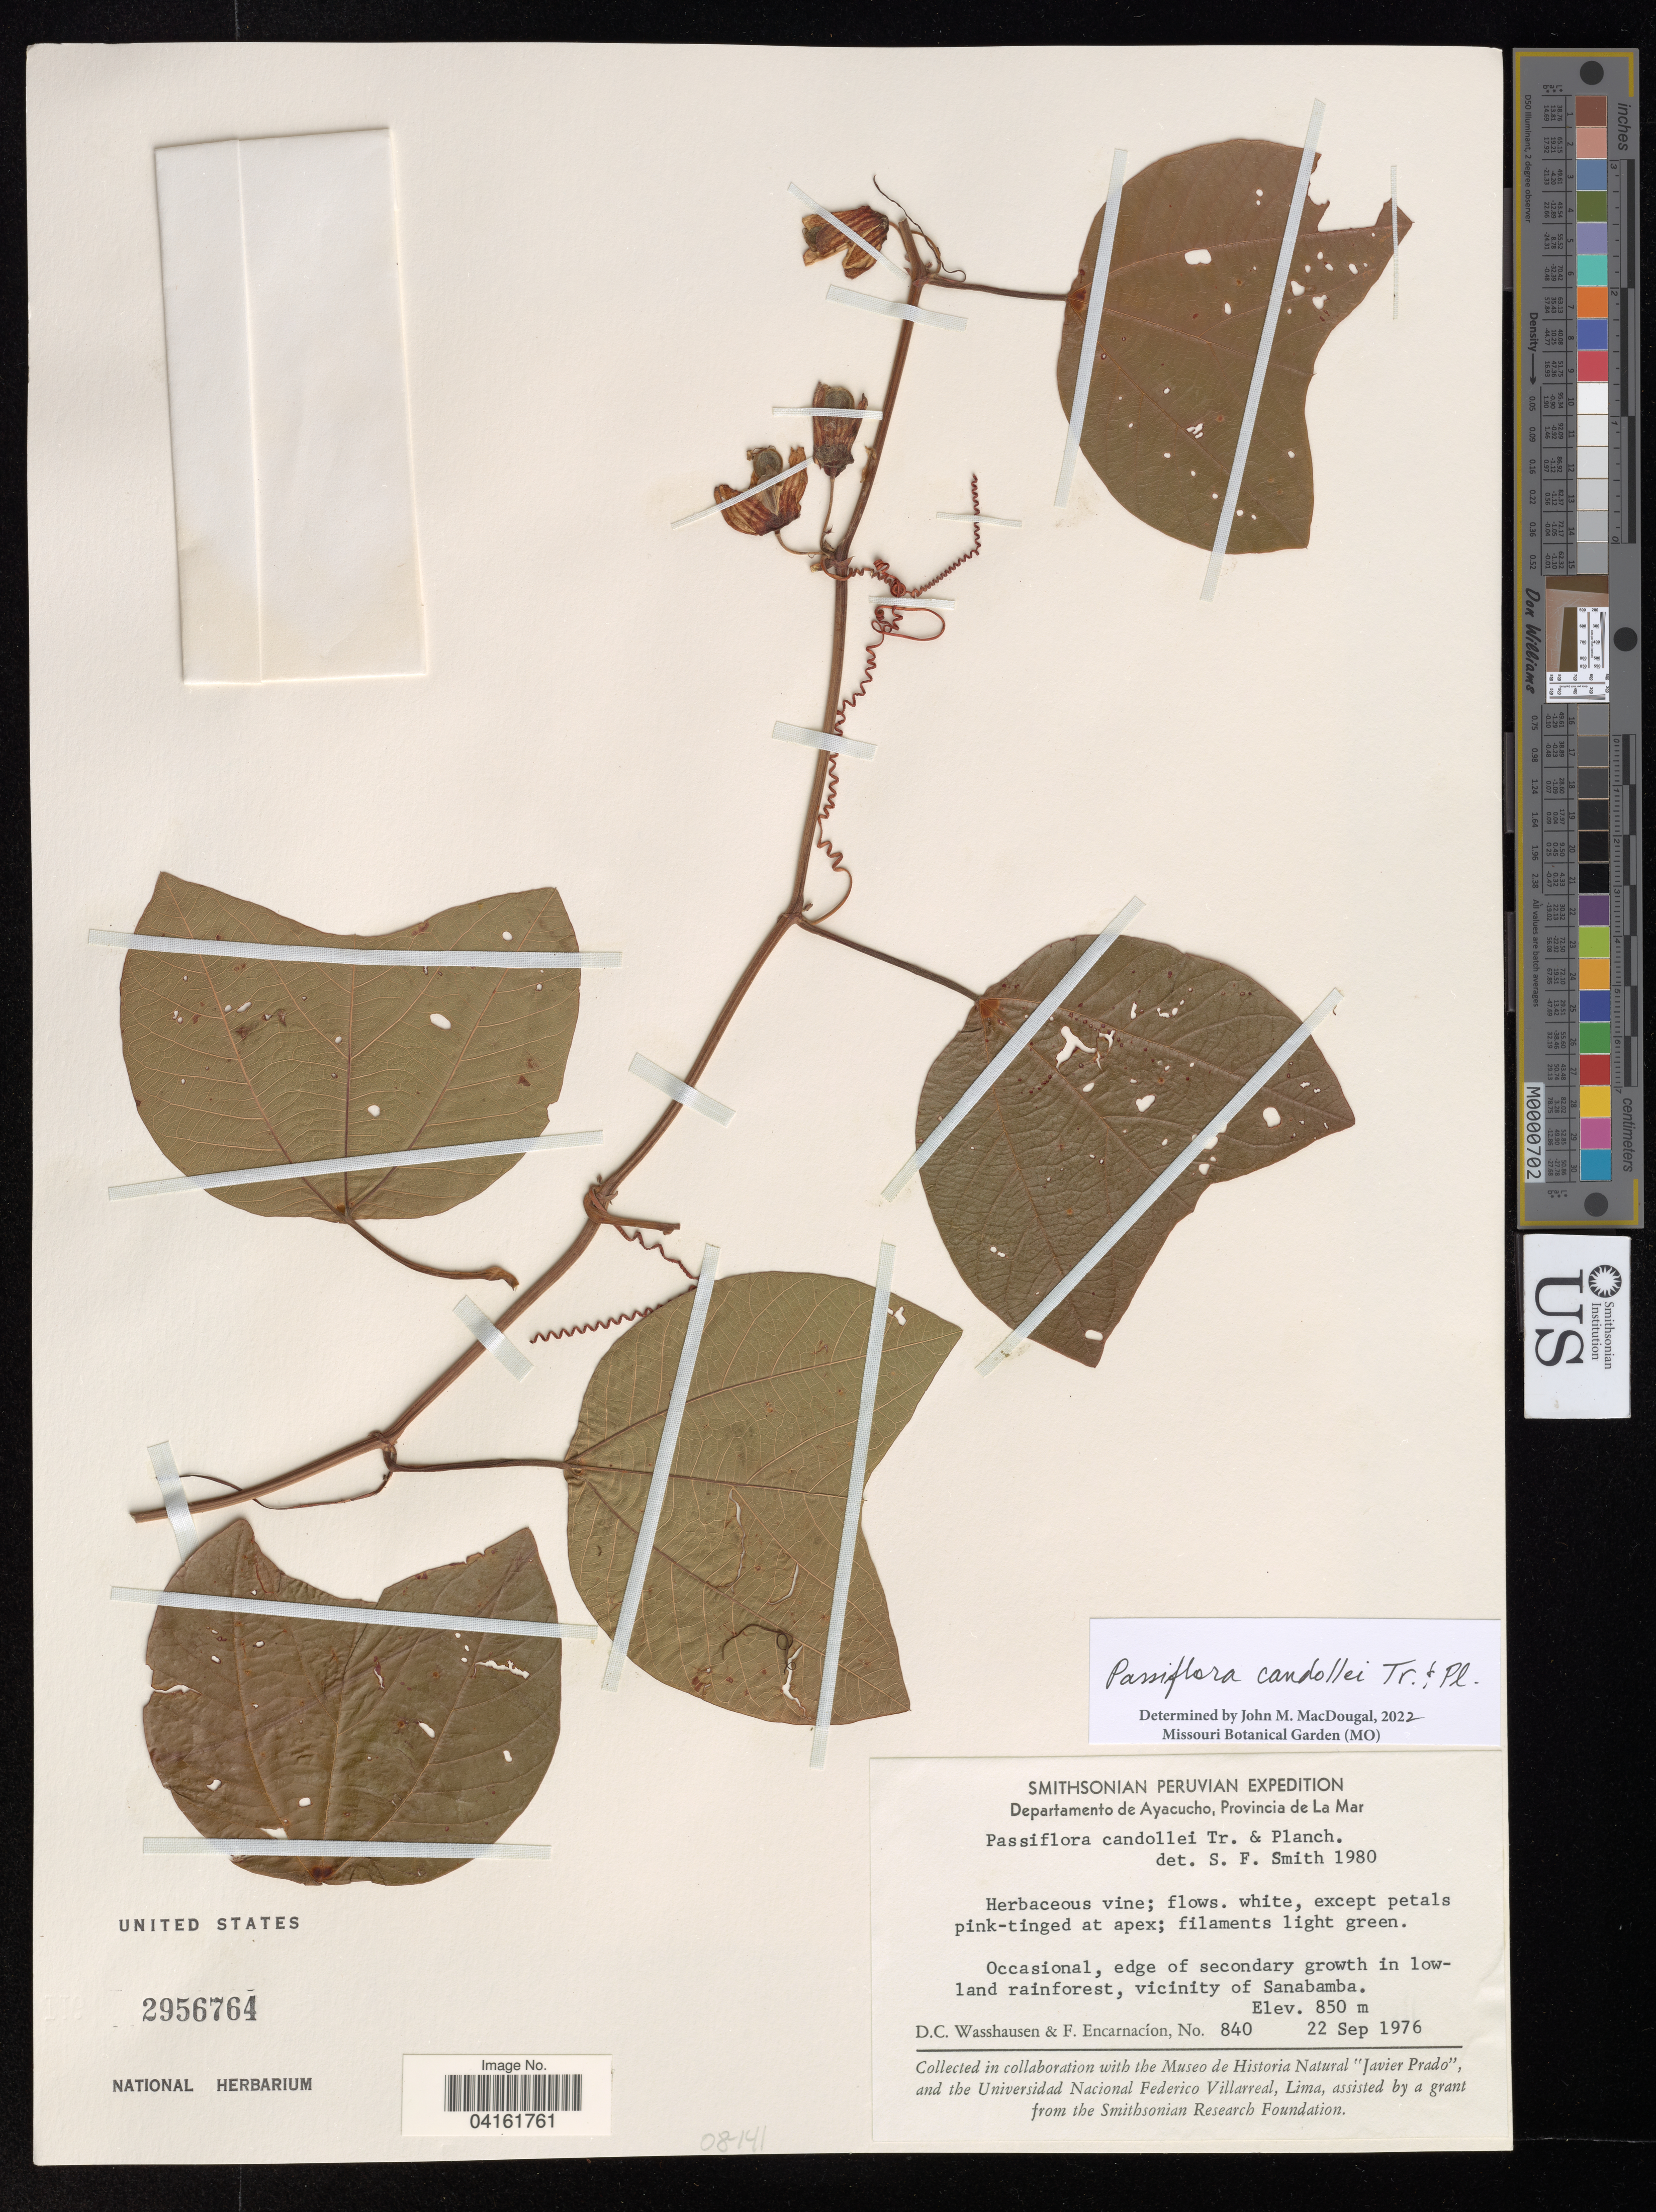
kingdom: Plantae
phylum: Tracheophyta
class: Magnoliopsida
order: Malpighiales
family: Passifloraceae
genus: Passiflora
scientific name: Passiflora candollei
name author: Triana & Planch.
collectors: D. C. Wasshausen & F. Encarnación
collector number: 840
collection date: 1976-09-22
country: Peru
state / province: Ayacucho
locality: Provincia de La Mar. Vicinity of Sanabamba.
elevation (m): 850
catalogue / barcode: US 2956764